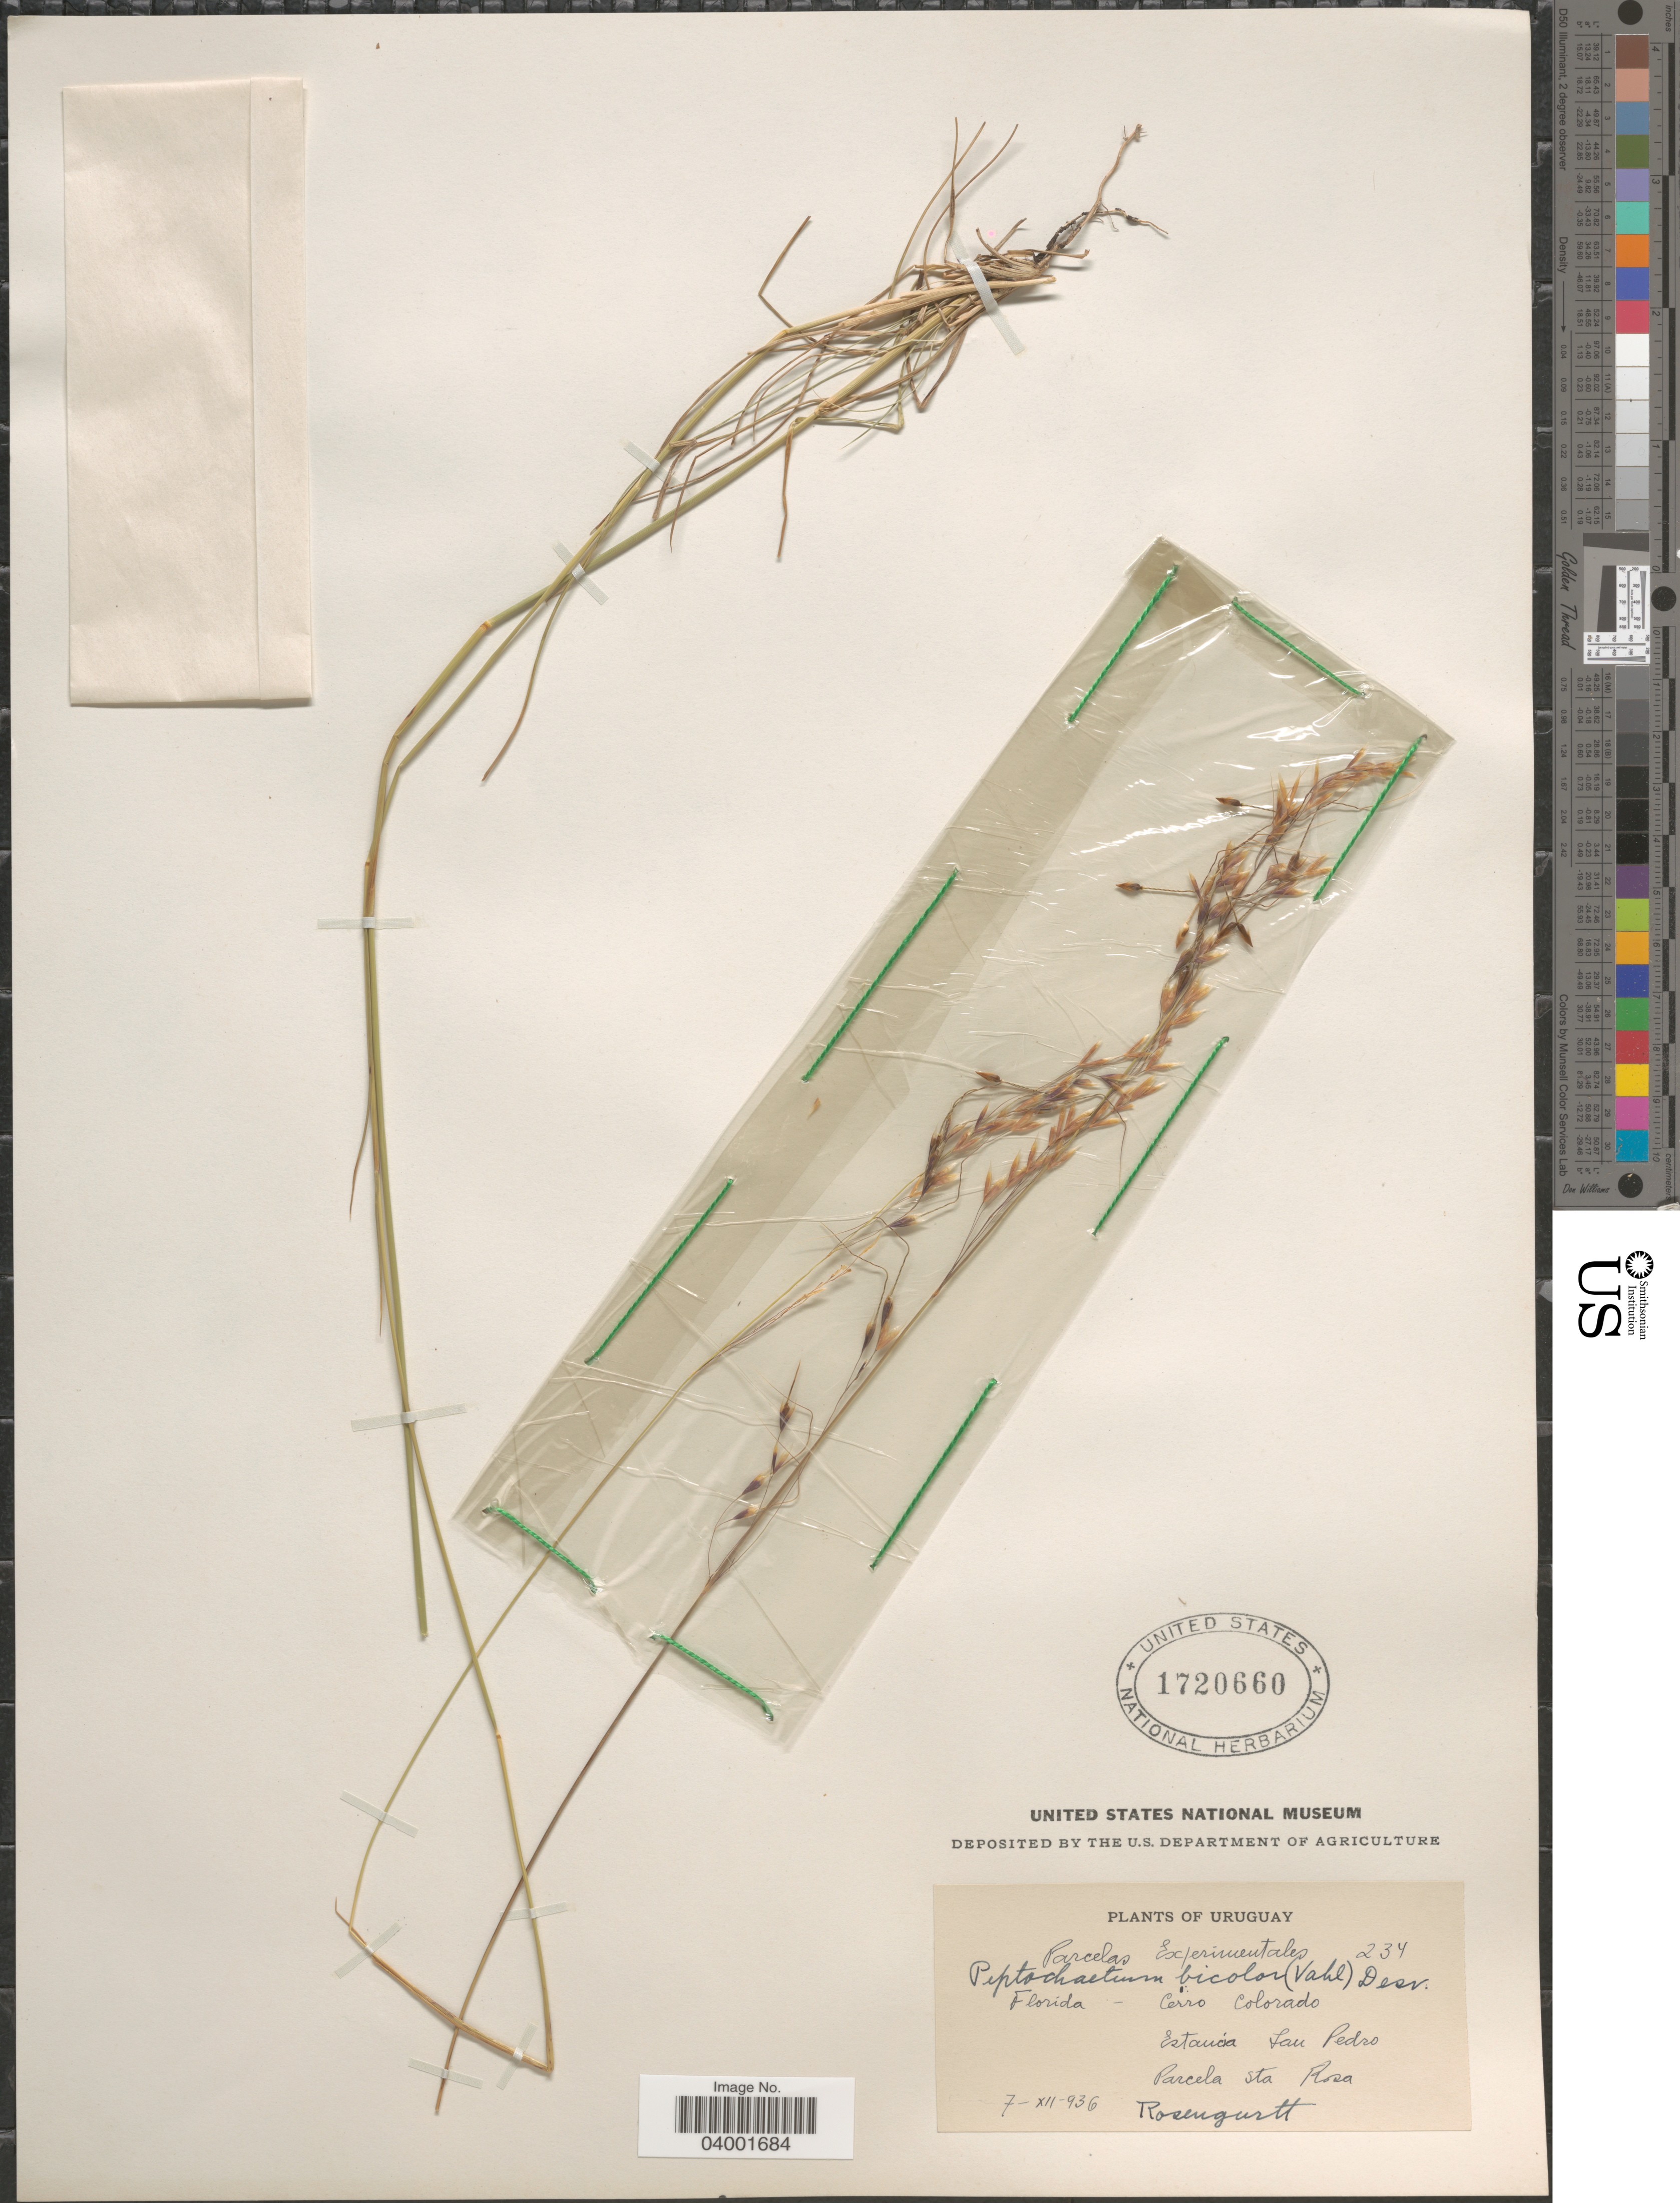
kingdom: Plantae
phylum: Tracheophyta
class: Liliopsida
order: Poales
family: Poaceae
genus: Piptochaetium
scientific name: Piptochaetium bicolor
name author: (Vahl) É. Desv.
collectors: Rosengurtt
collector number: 234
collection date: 1936-12-07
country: Uruguay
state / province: Florida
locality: Cerro Colorado. Estancia San Pedro. Parcela Sta Rosa.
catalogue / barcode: US 1720660